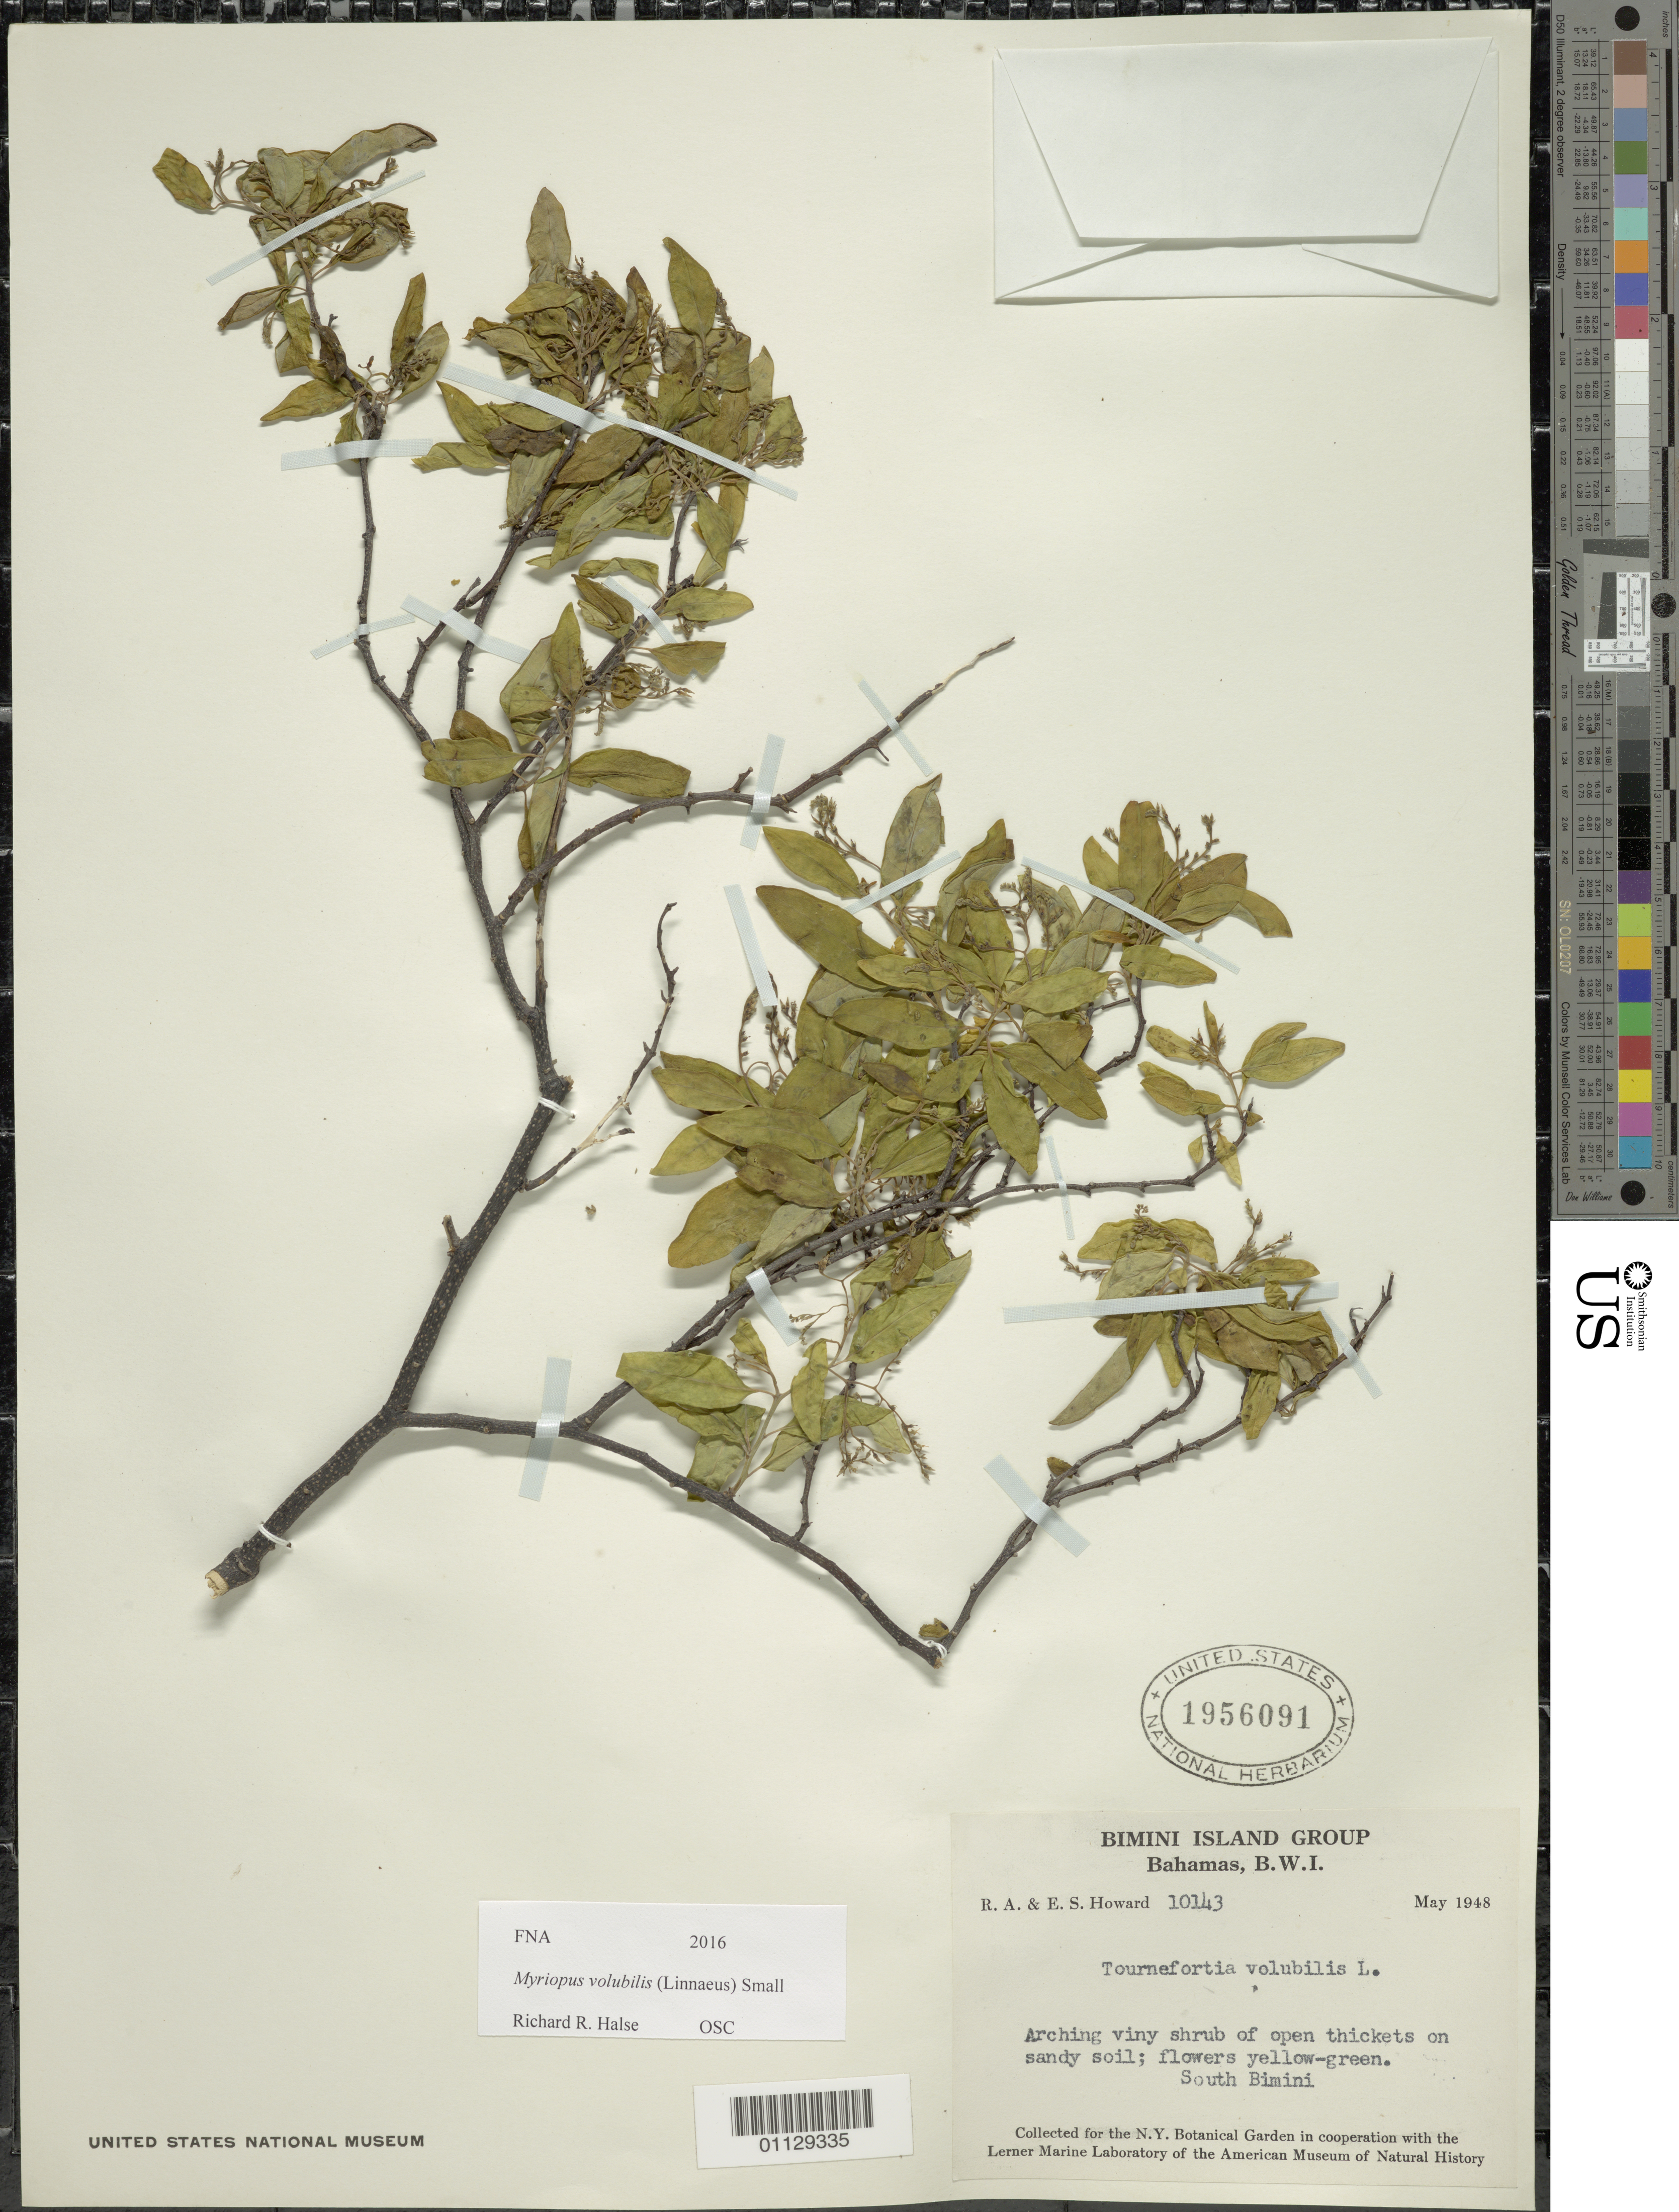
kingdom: Plantae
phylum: Tracheophyta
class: Magnoliopsida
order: Boraginales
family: Heliotropiaceae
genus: Tournefortia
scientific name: Tournefortia volubilis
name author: L.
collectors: R. A. Howard & E. S. Howard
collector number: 10143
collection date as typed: May 1948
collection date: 1948-05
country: Bahamas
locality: Arching viny shrub of open thickets on sandy soil; flowers yellow green, south bimini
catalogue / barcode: US 1956091